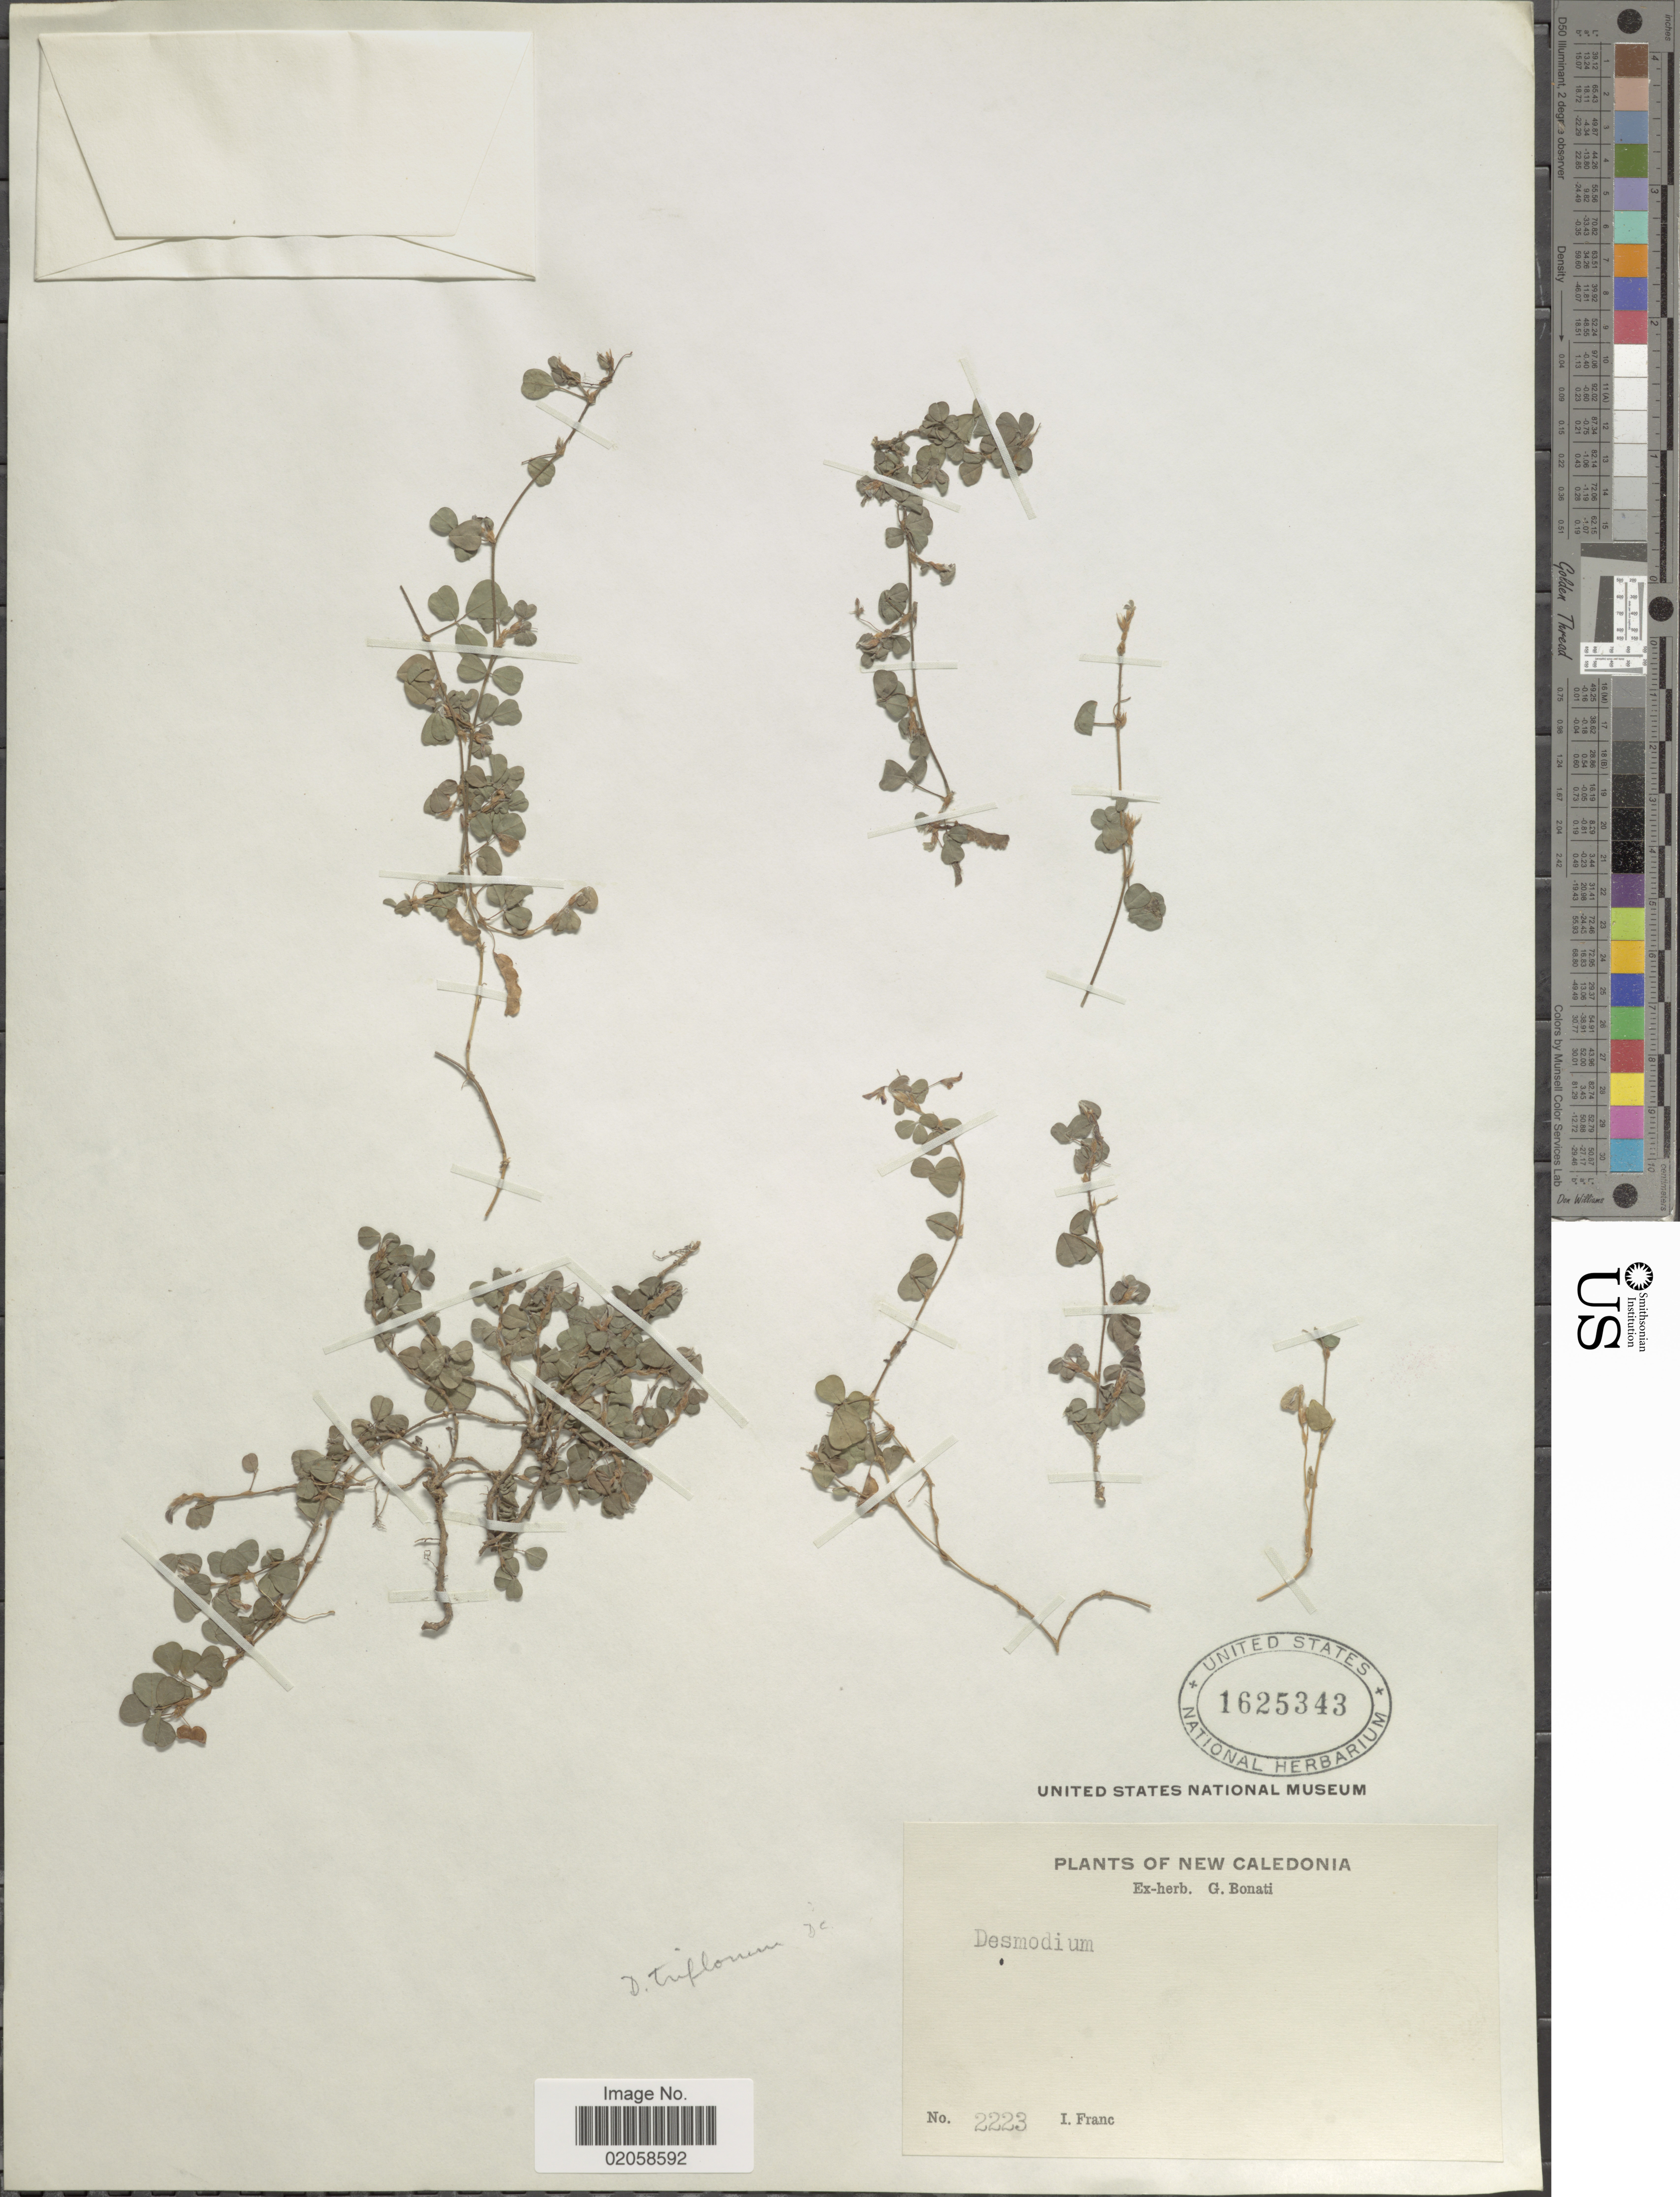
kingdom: Plantae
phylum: Tracheophyta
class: Magnoliopsida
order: Fabales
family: Fabaceae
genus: Grona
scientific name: Grona triflora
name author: (L.) H. Ohashi & K. Ohashi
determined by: Strong, Mark T., (BOT), Smithsonian Institution - National Museum of Natural History (UNITED STATES)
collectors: I. Franc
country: New Caledonia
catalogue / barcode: US 1625343